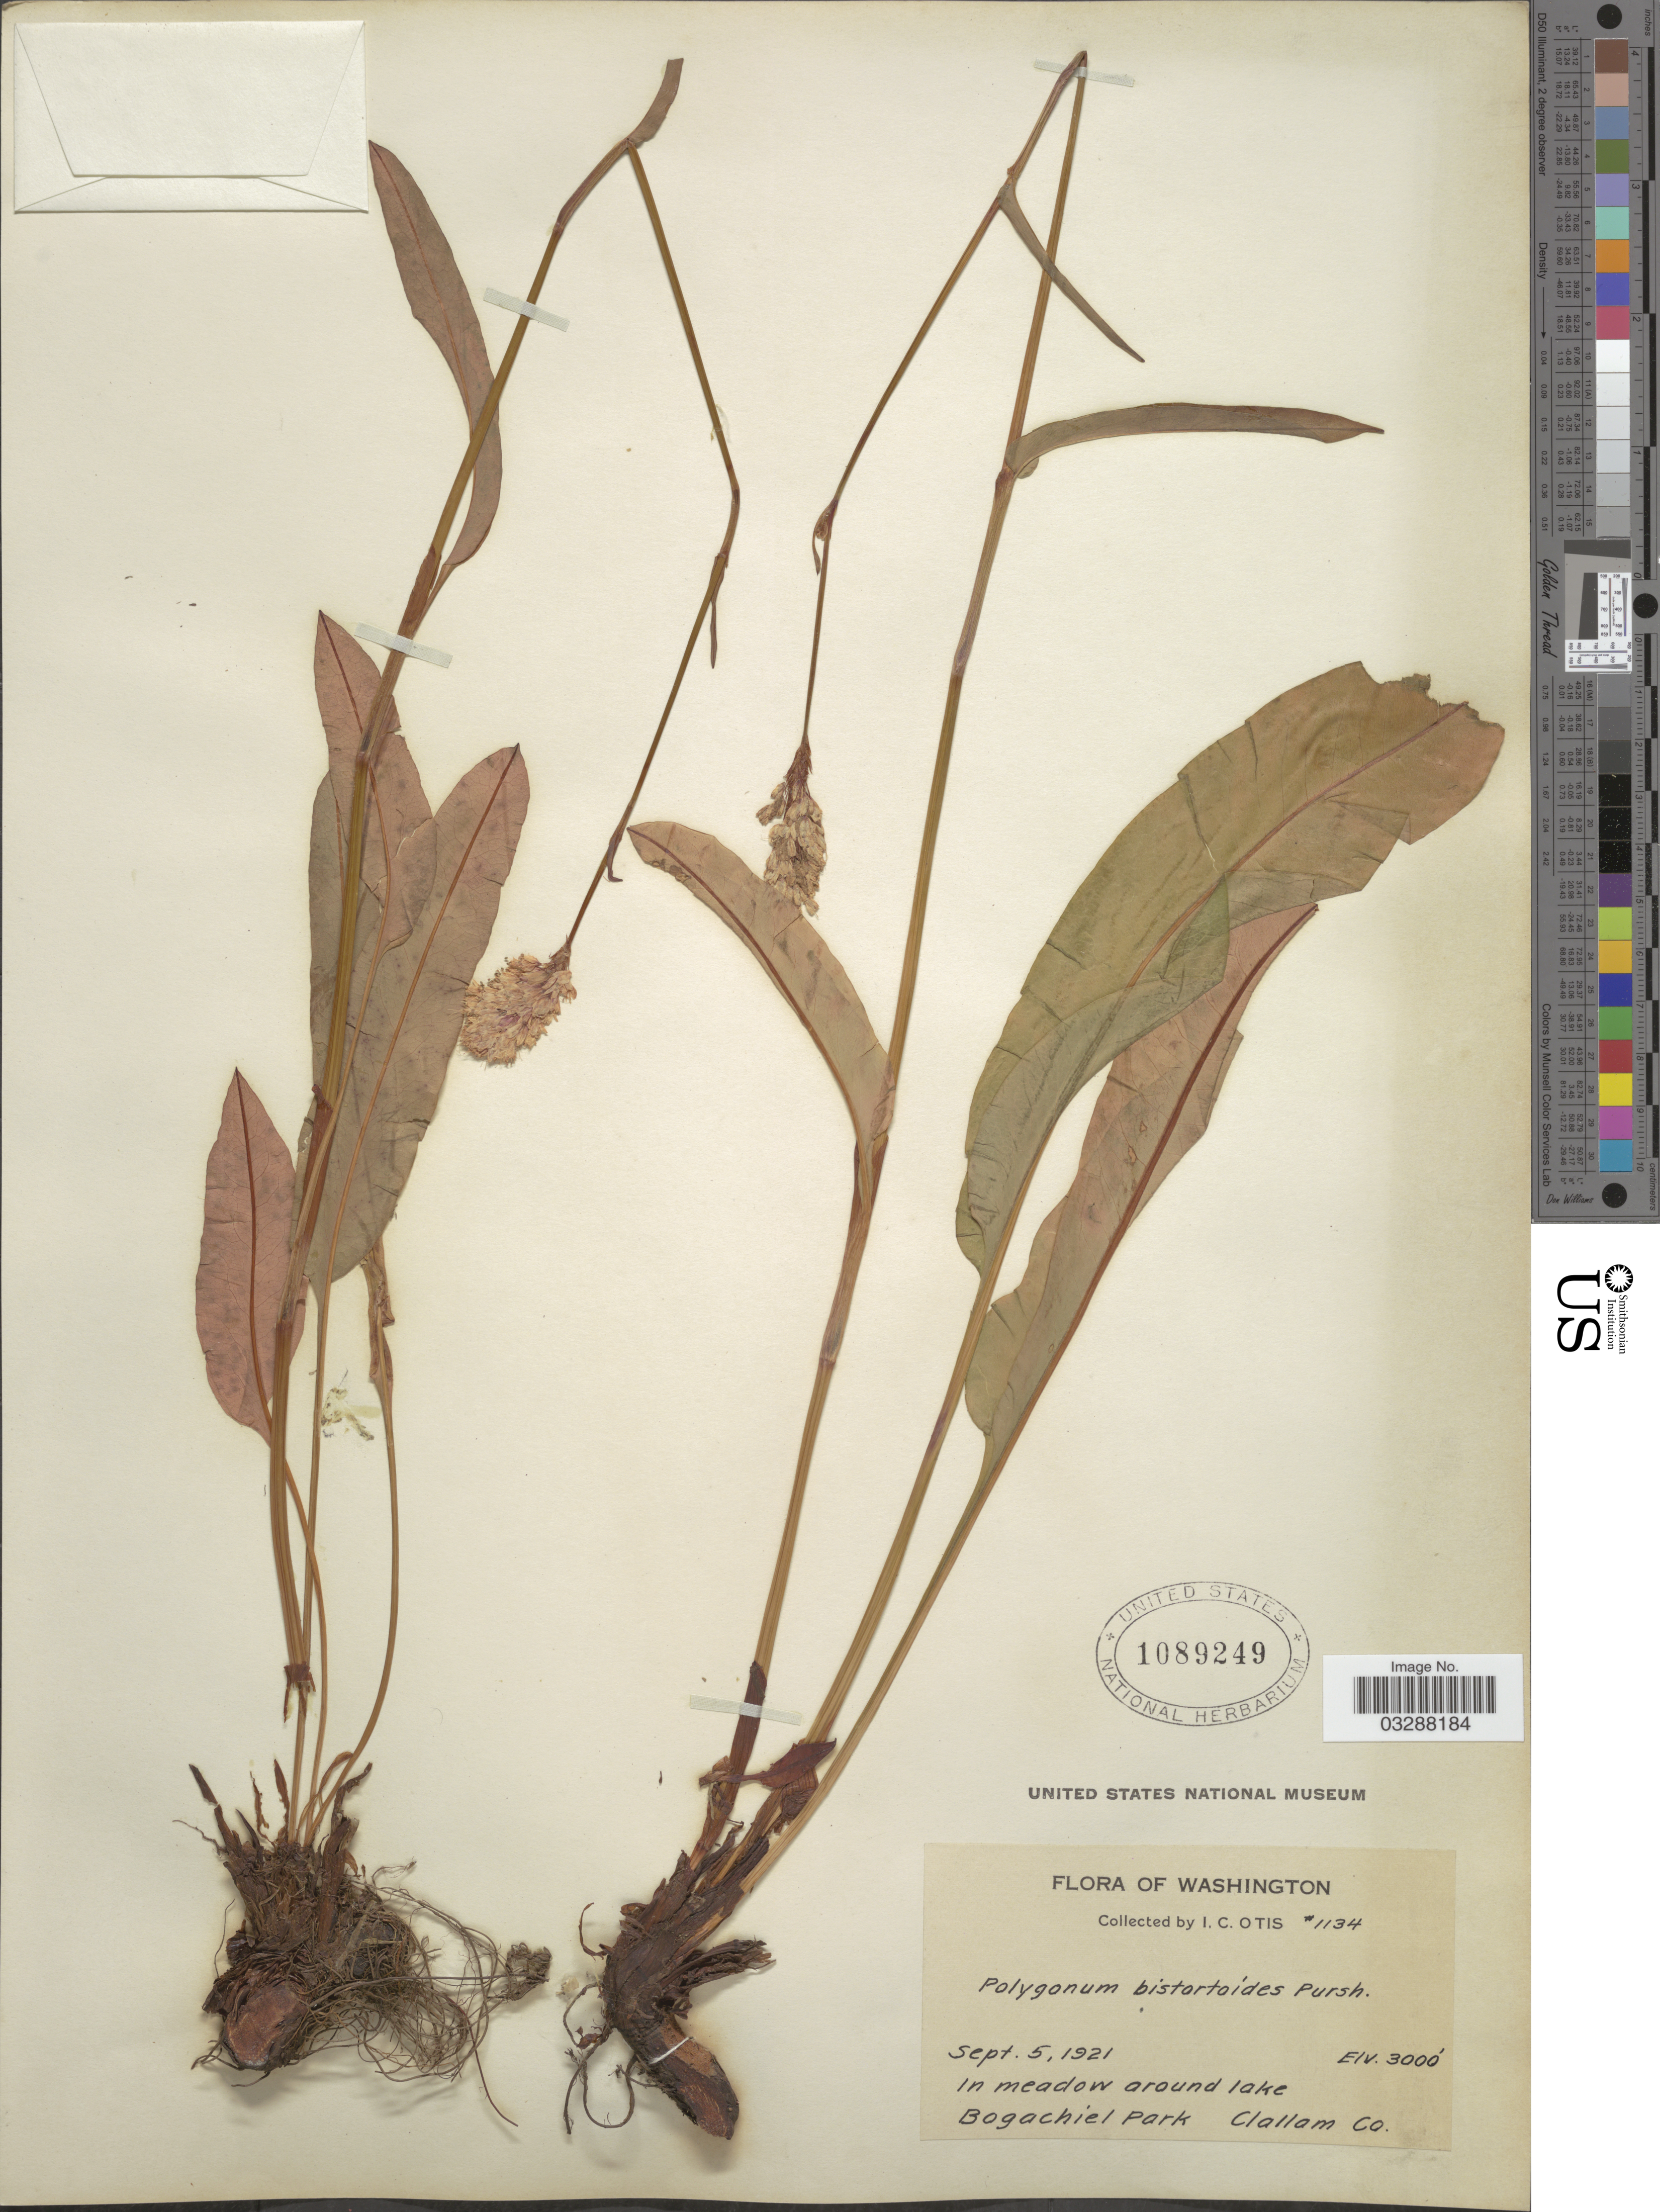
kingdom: Plantae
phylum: Tracheophyta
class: Magnoliopsida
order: Caryophyllales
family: Polygonaceae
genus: Bistorta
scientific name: Bistorta bistortoides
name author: (Pursh) Small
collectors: I. C. Otis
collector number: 1134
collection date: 1921-09-05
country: United States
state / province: Washington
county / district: Clallam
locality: In meadow around lake, Bogachiel Park, Clallam Co.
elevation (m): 914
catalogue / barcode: US 1089249